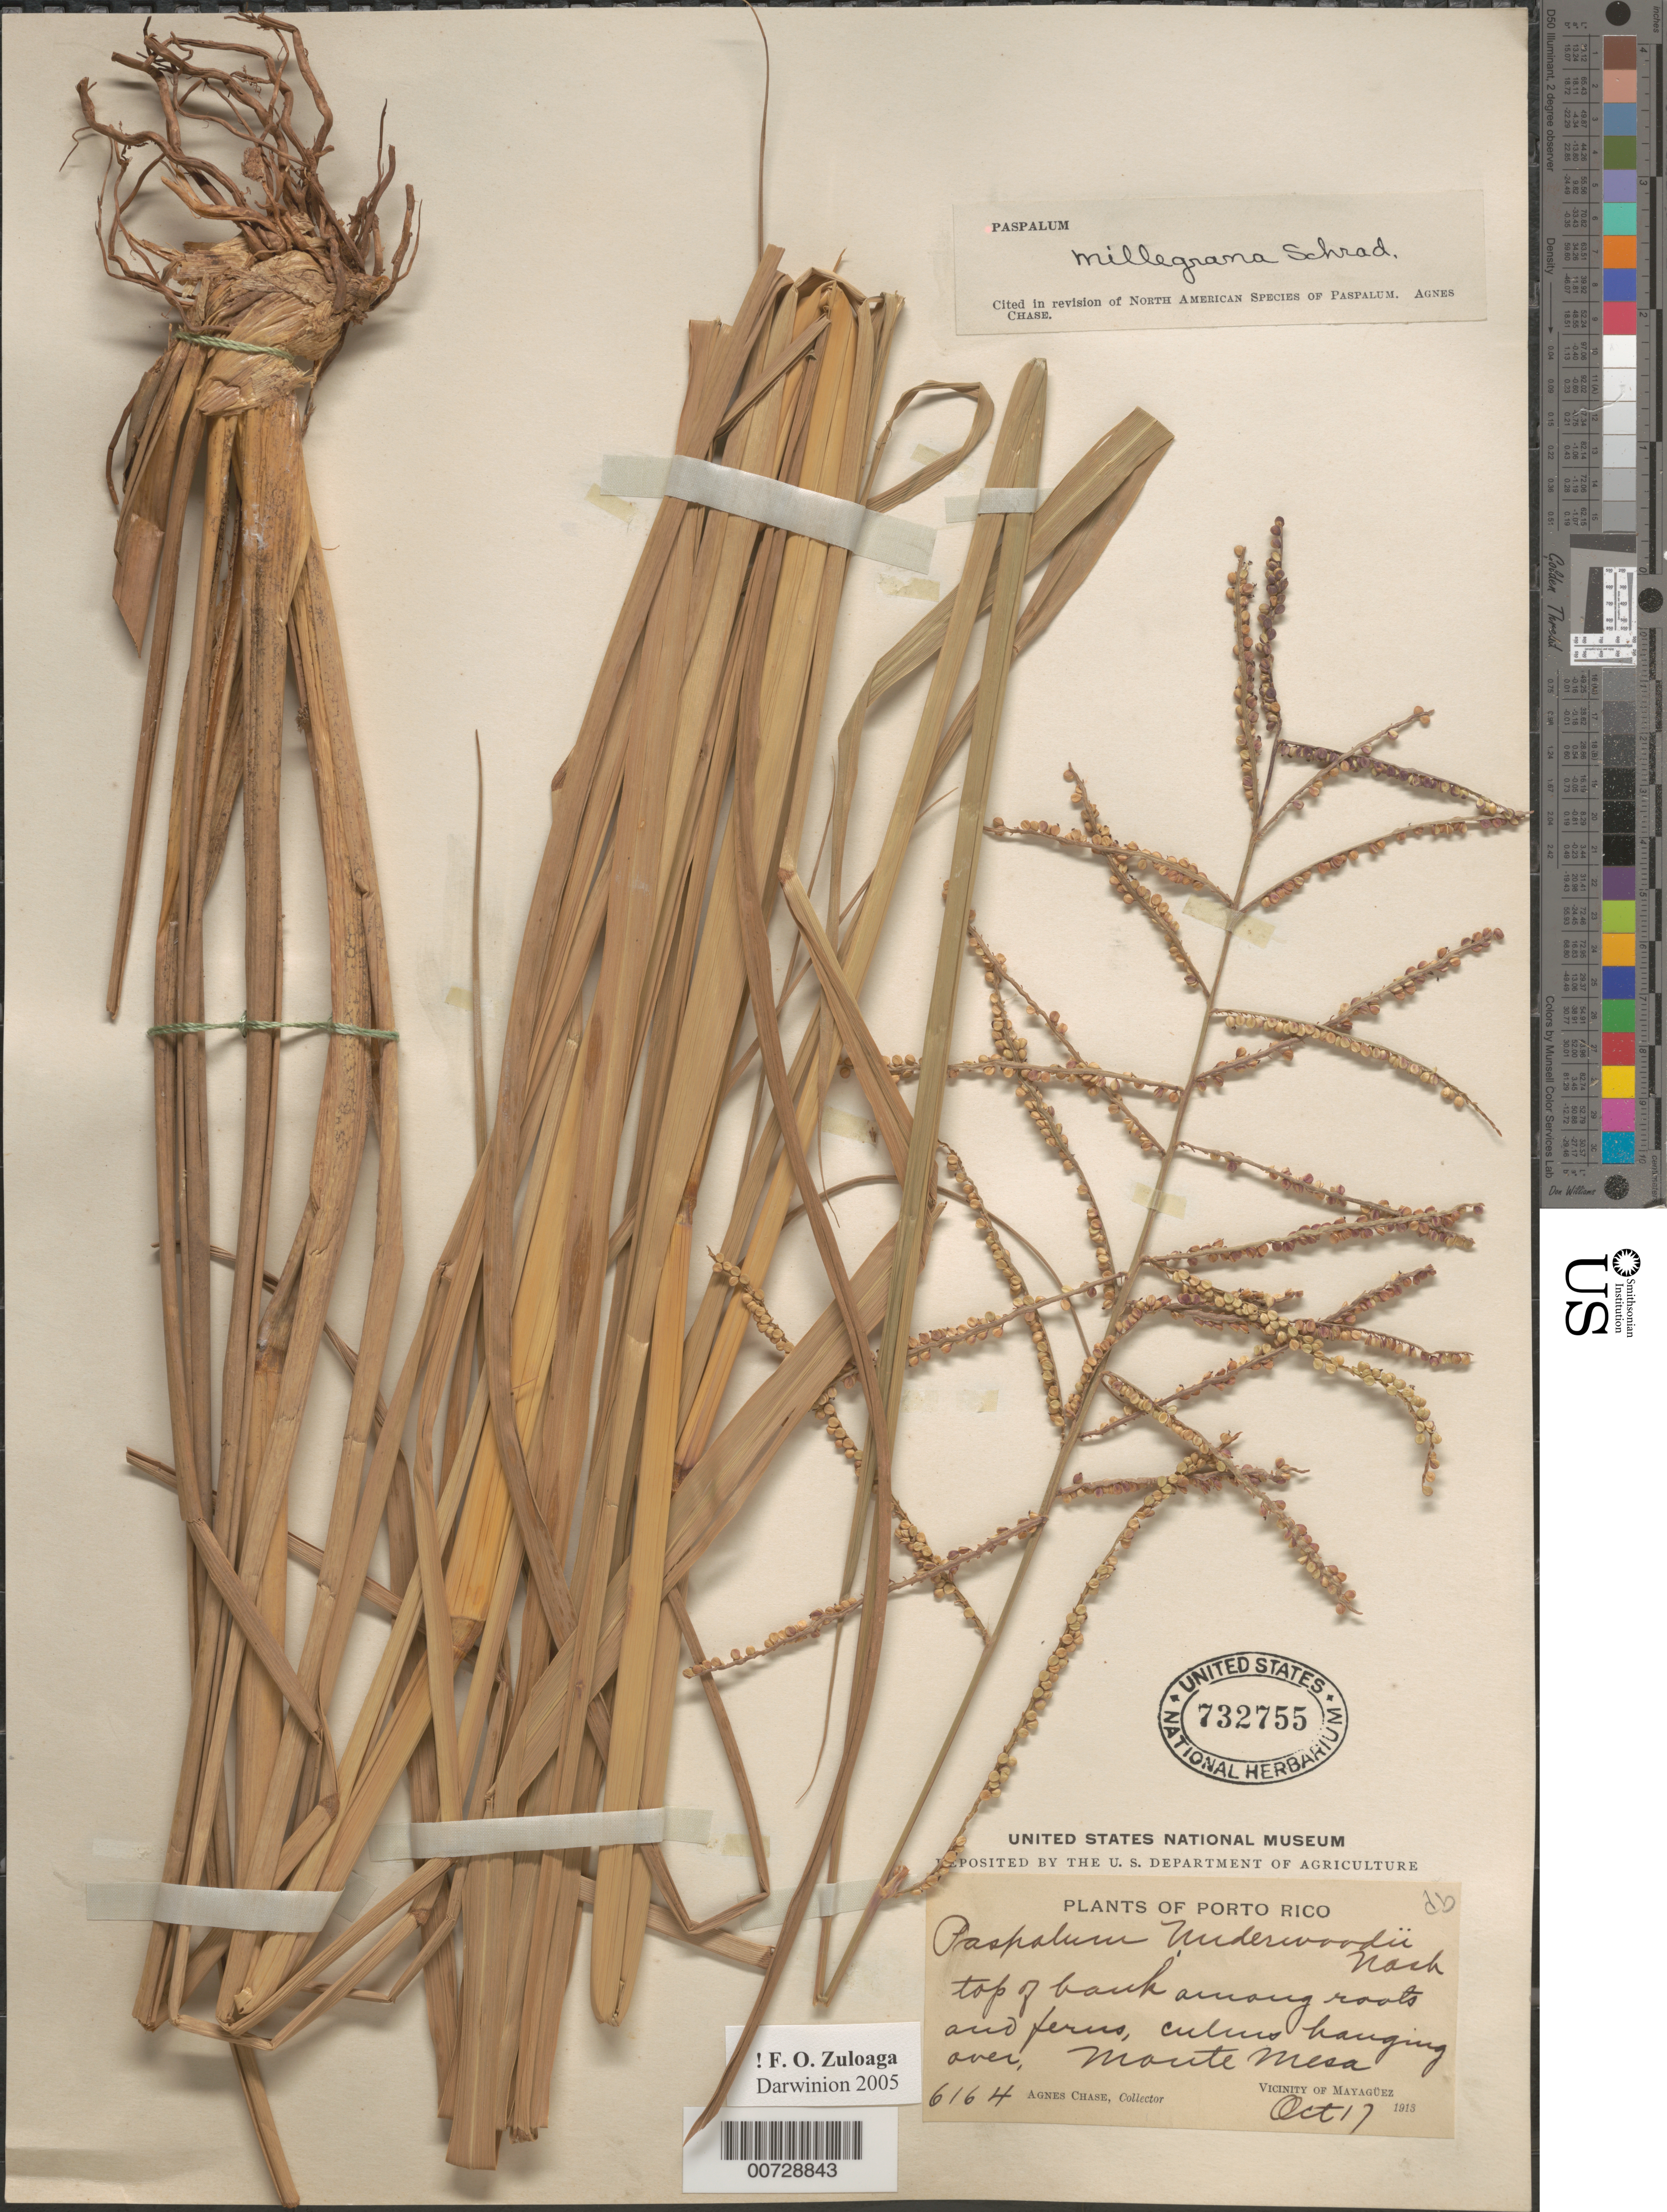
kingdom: Plantae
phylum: Tracheophyta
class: Liliopsida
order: Poales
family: Poaceae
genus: Paspalum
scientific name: Paspalum millegrana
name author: Schrad.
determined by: Chase, [M.] Agnes, (US)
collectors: A. Chase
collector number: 6164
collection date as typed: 17 Oct 1913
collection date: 1913-10-17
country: Puerto Rico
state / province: Mayagüez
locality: Monte Mesa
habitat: Top of bank among roots and ferns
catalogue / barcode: US 732755